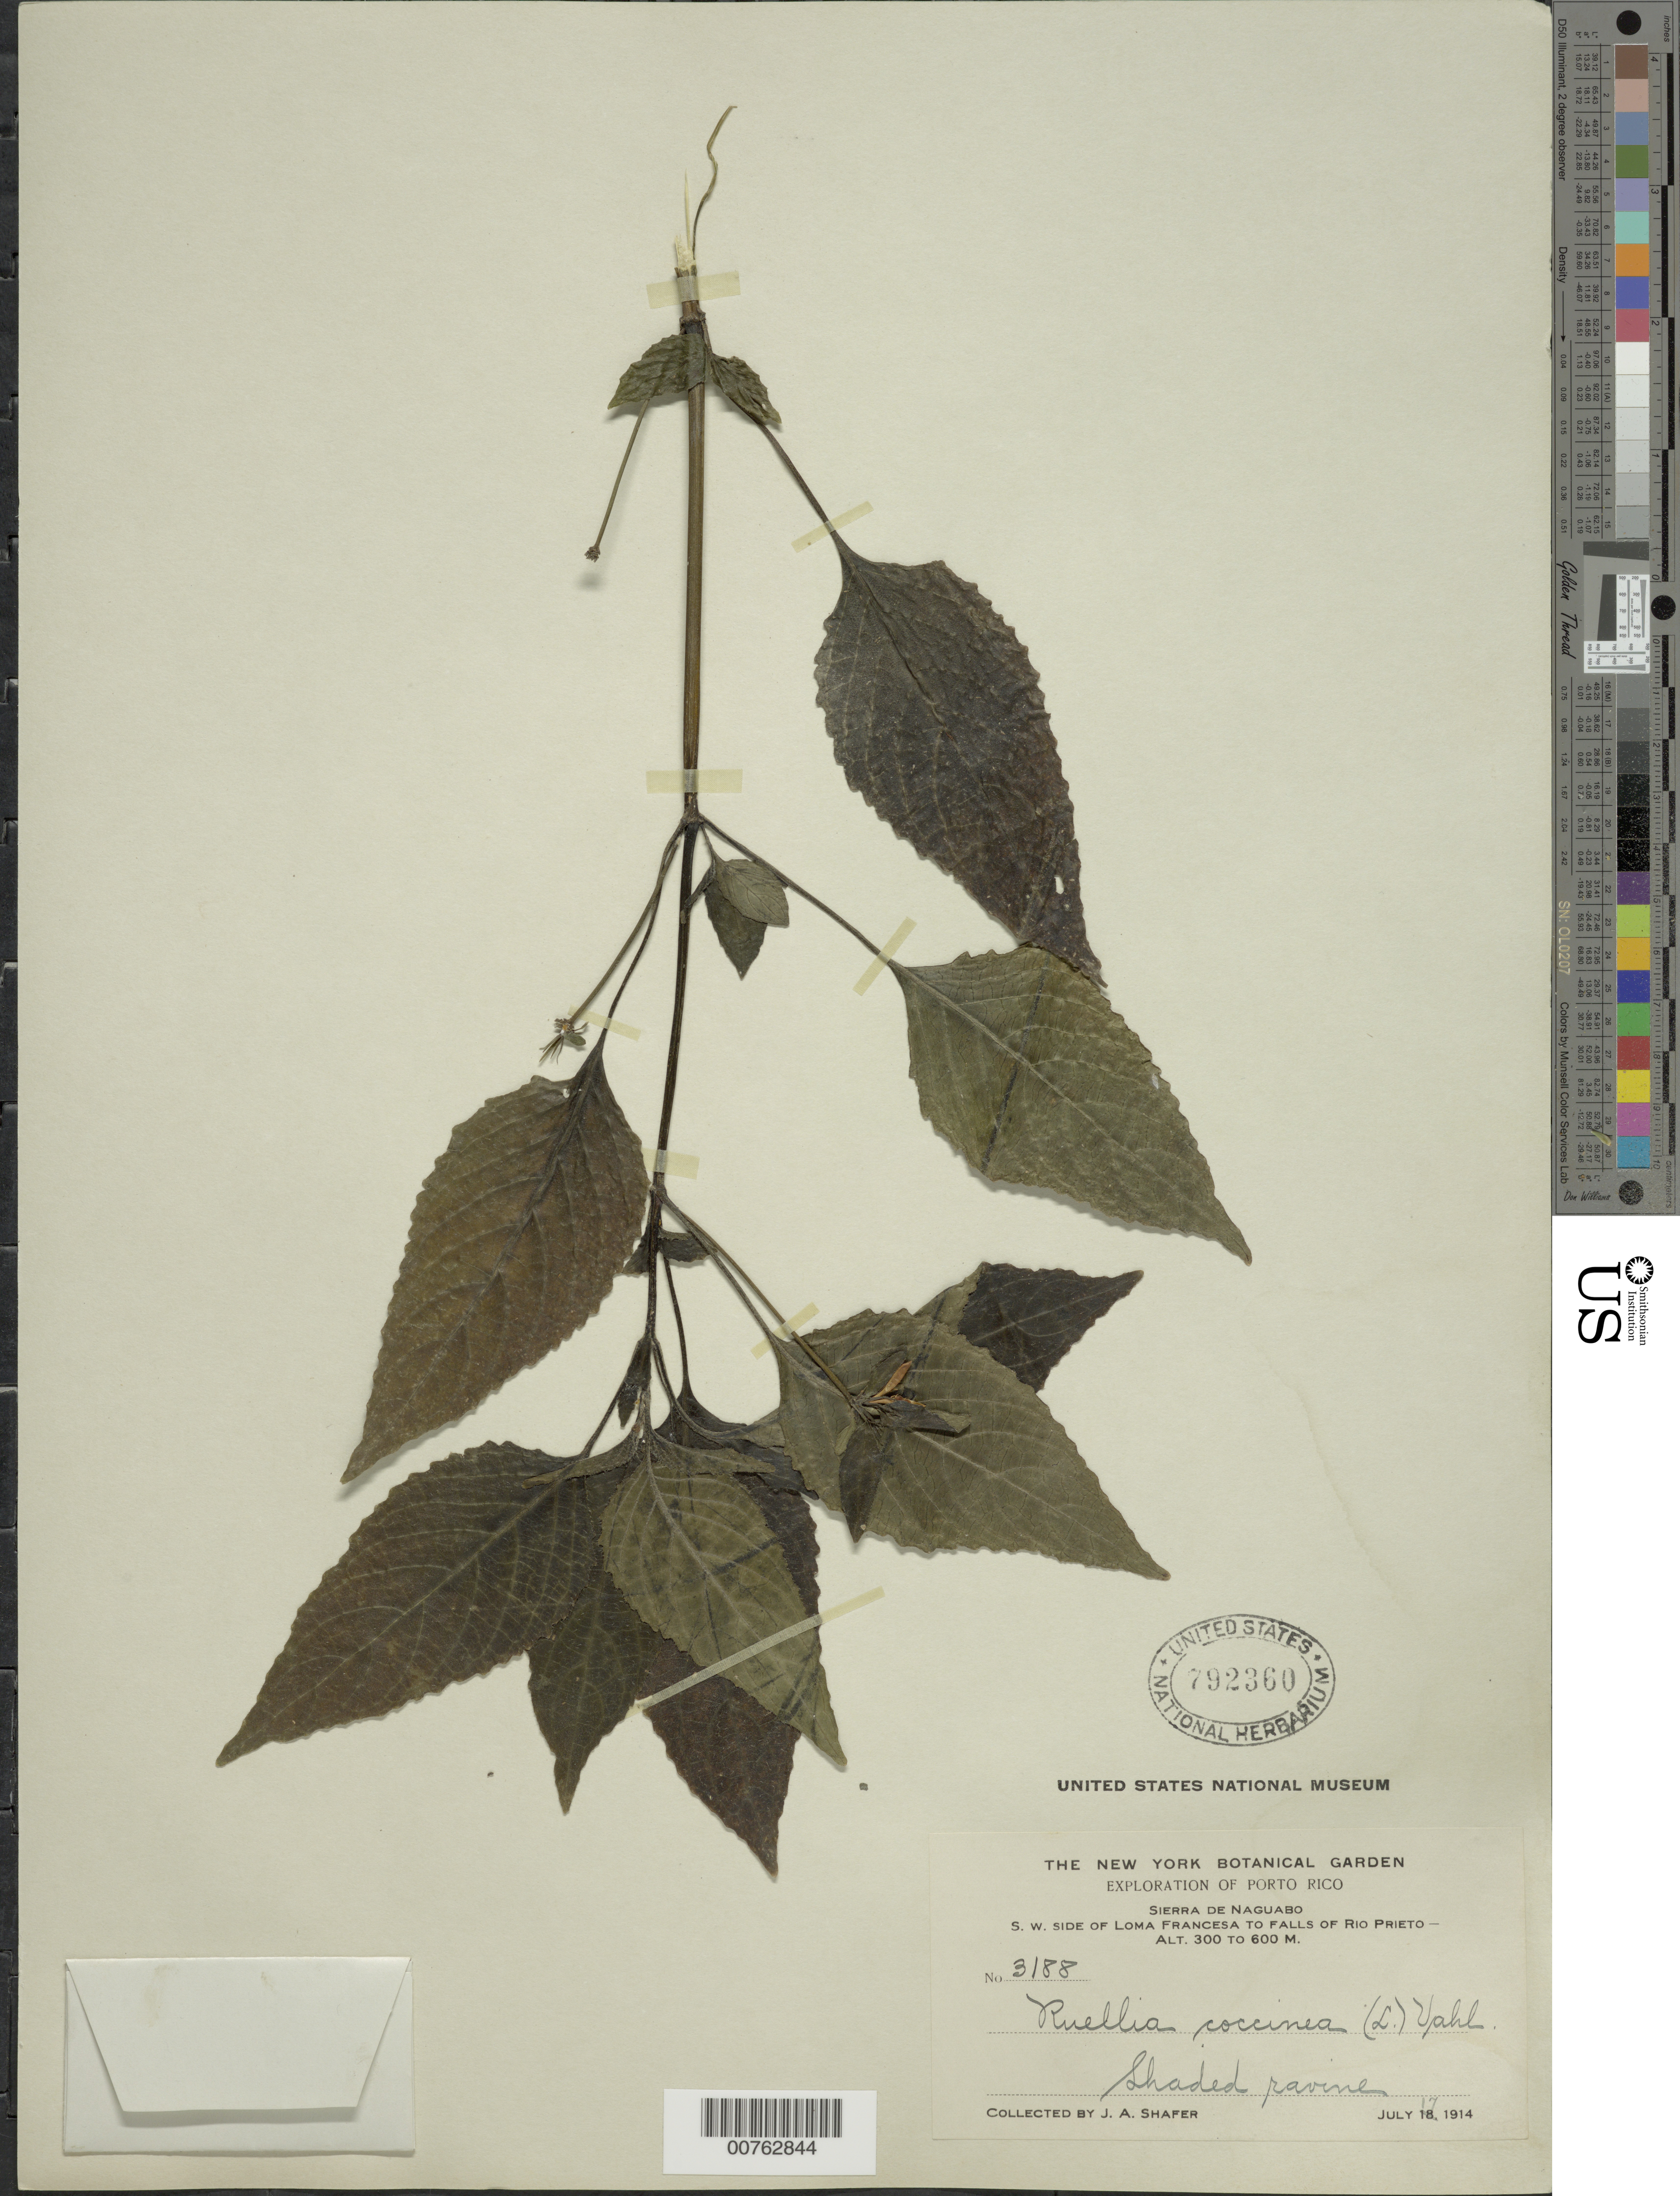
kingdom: Plantae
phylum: Tracheophyta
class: Magnoliopsida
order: Lamiales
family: Acanthaceae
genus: Ruellia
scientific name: Ruellia coccinea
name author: (L.) Vahl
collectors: J. A. Shafer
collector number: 3188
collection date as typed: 17 Jul 1914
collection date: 1914-07-17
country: Puerto Rico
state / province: Naguabo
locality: Sierra de Naguabo, SW side of Loma Francesa to Falls of Río Prieto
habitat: Shaded ravine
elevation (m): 300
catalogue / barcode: US 792360